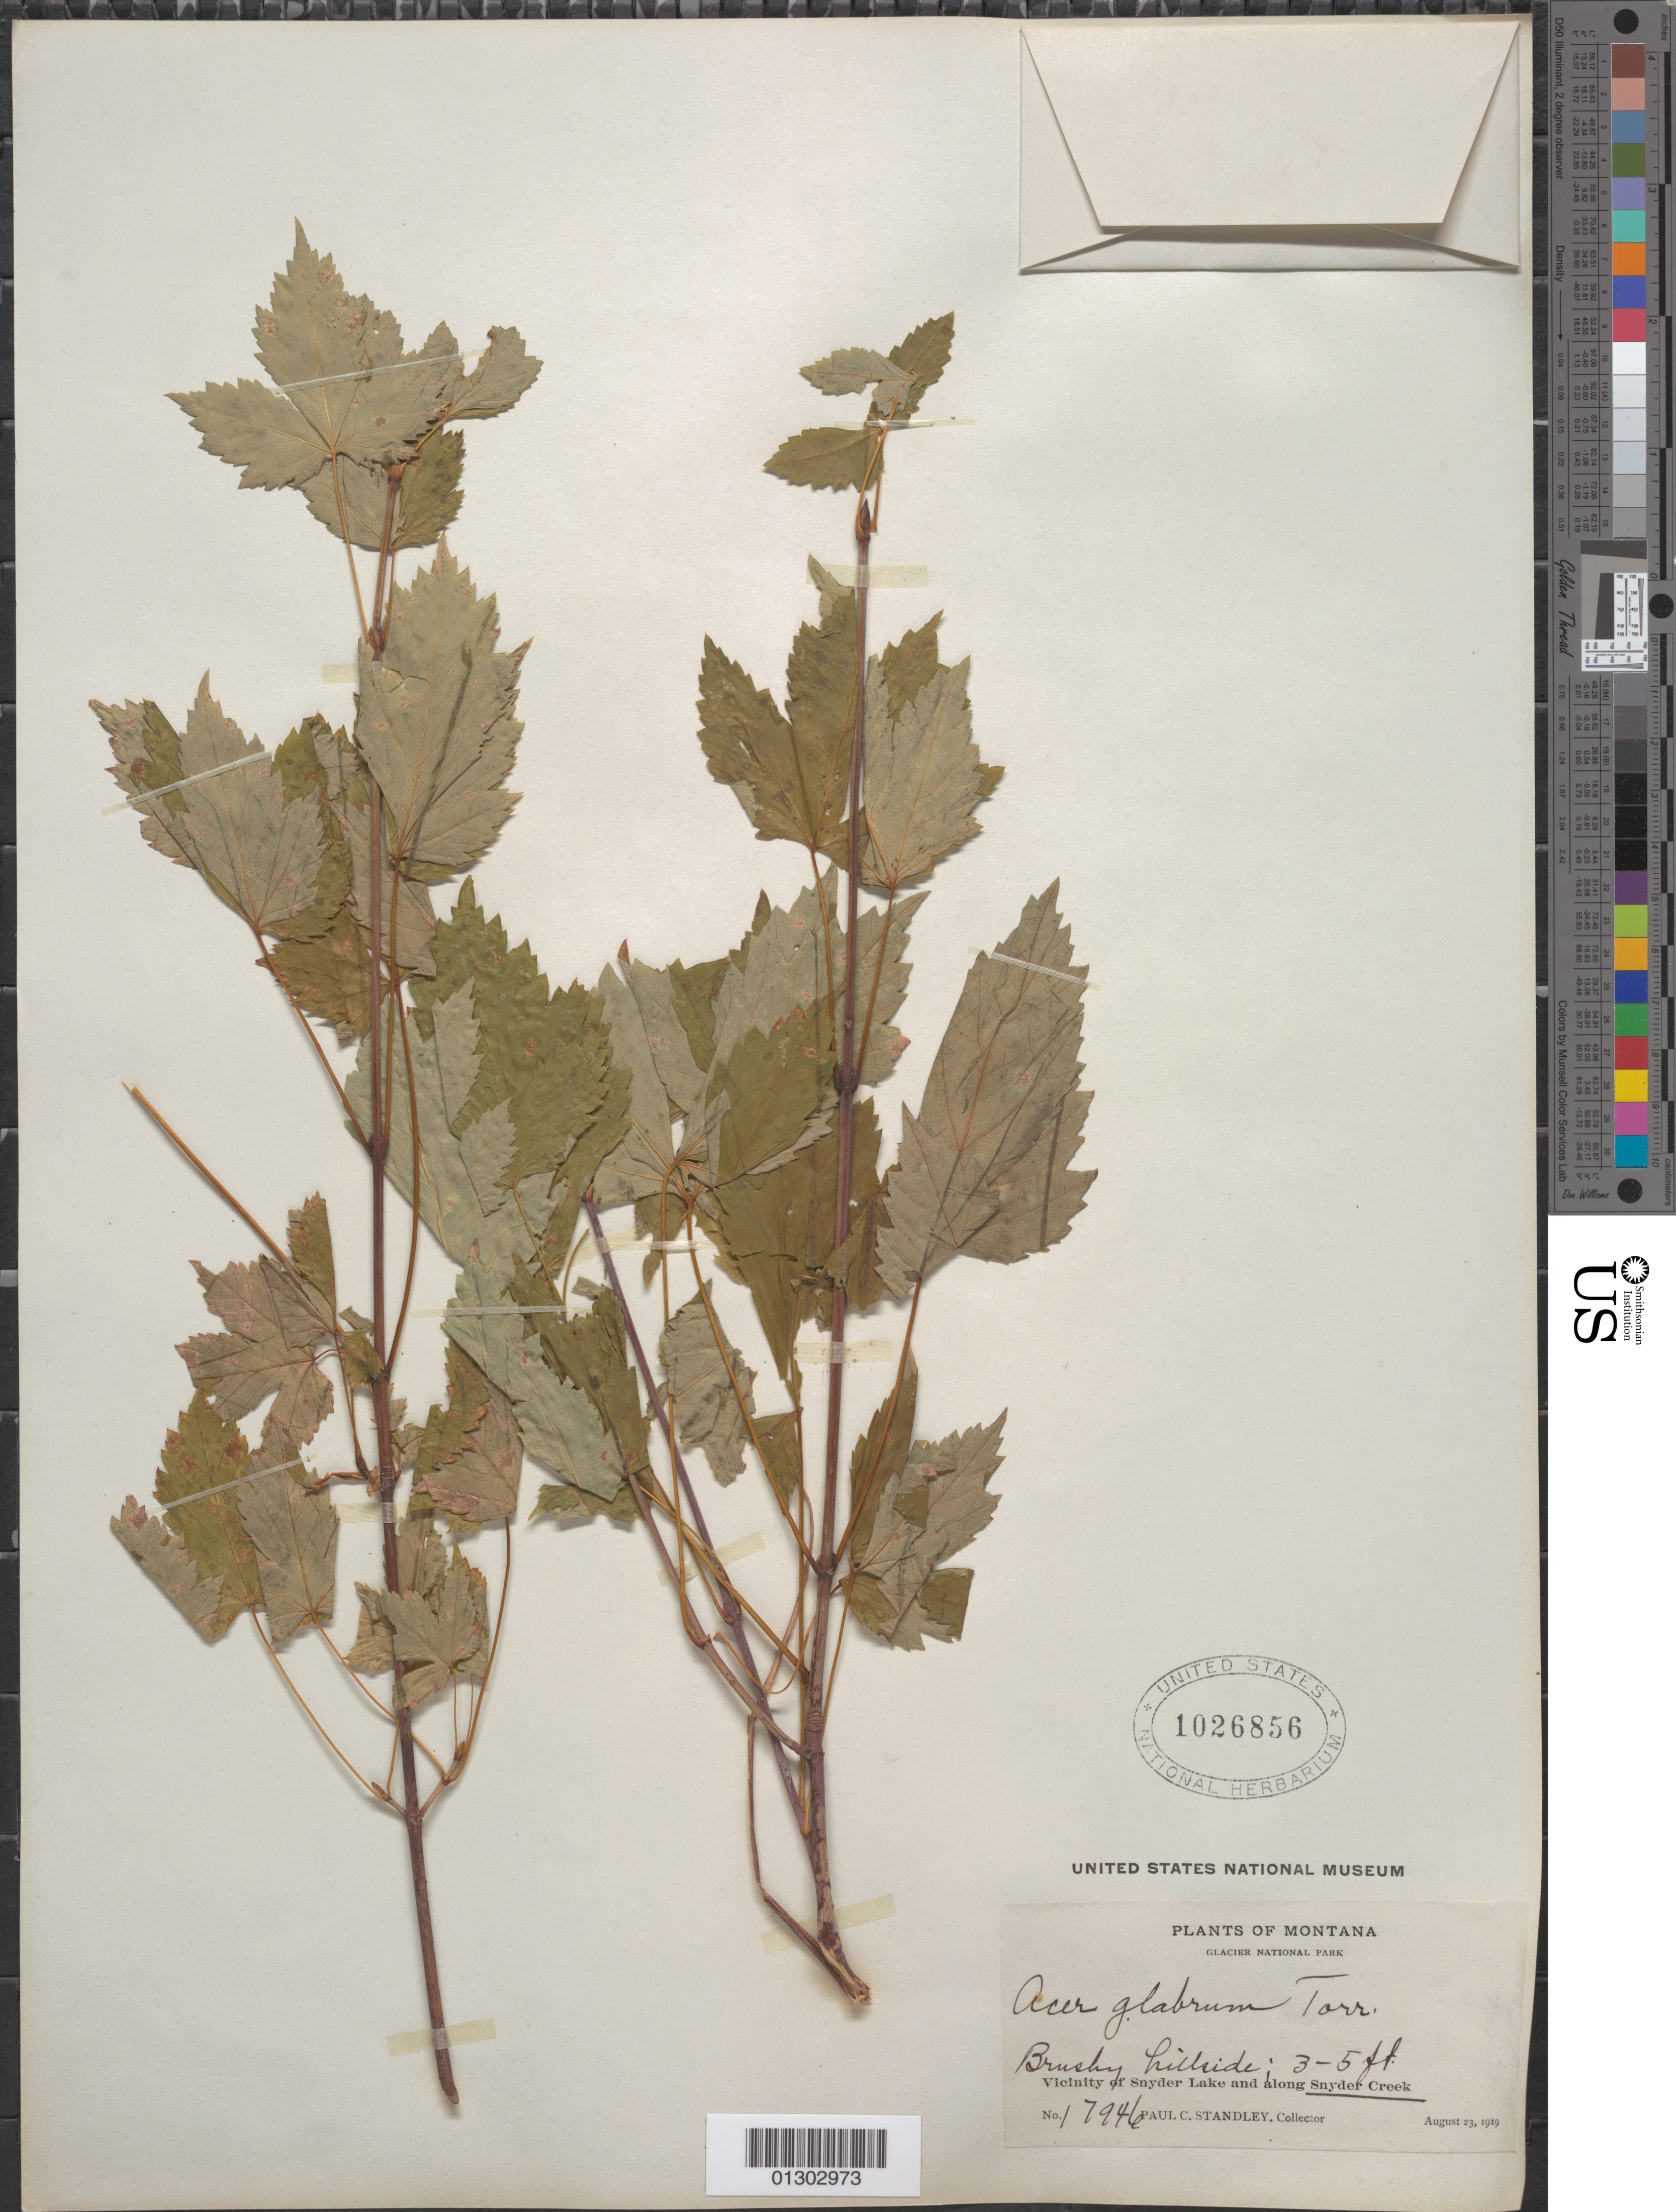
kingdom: Plantae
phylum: Tracheophyta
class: Magnoliopsida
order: Sapindales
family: Sapindaceae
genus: Acer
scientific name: Acer glabrum var. douglasii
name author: (Hook.) Dippel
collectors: P. C. Standley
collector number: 17946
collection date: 1919-08-23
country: United States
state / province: Montana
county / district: Flathead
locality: Glacier National Park, vicinity of Snyder Lake and along Snyder Creek.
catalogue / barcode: US 1026856